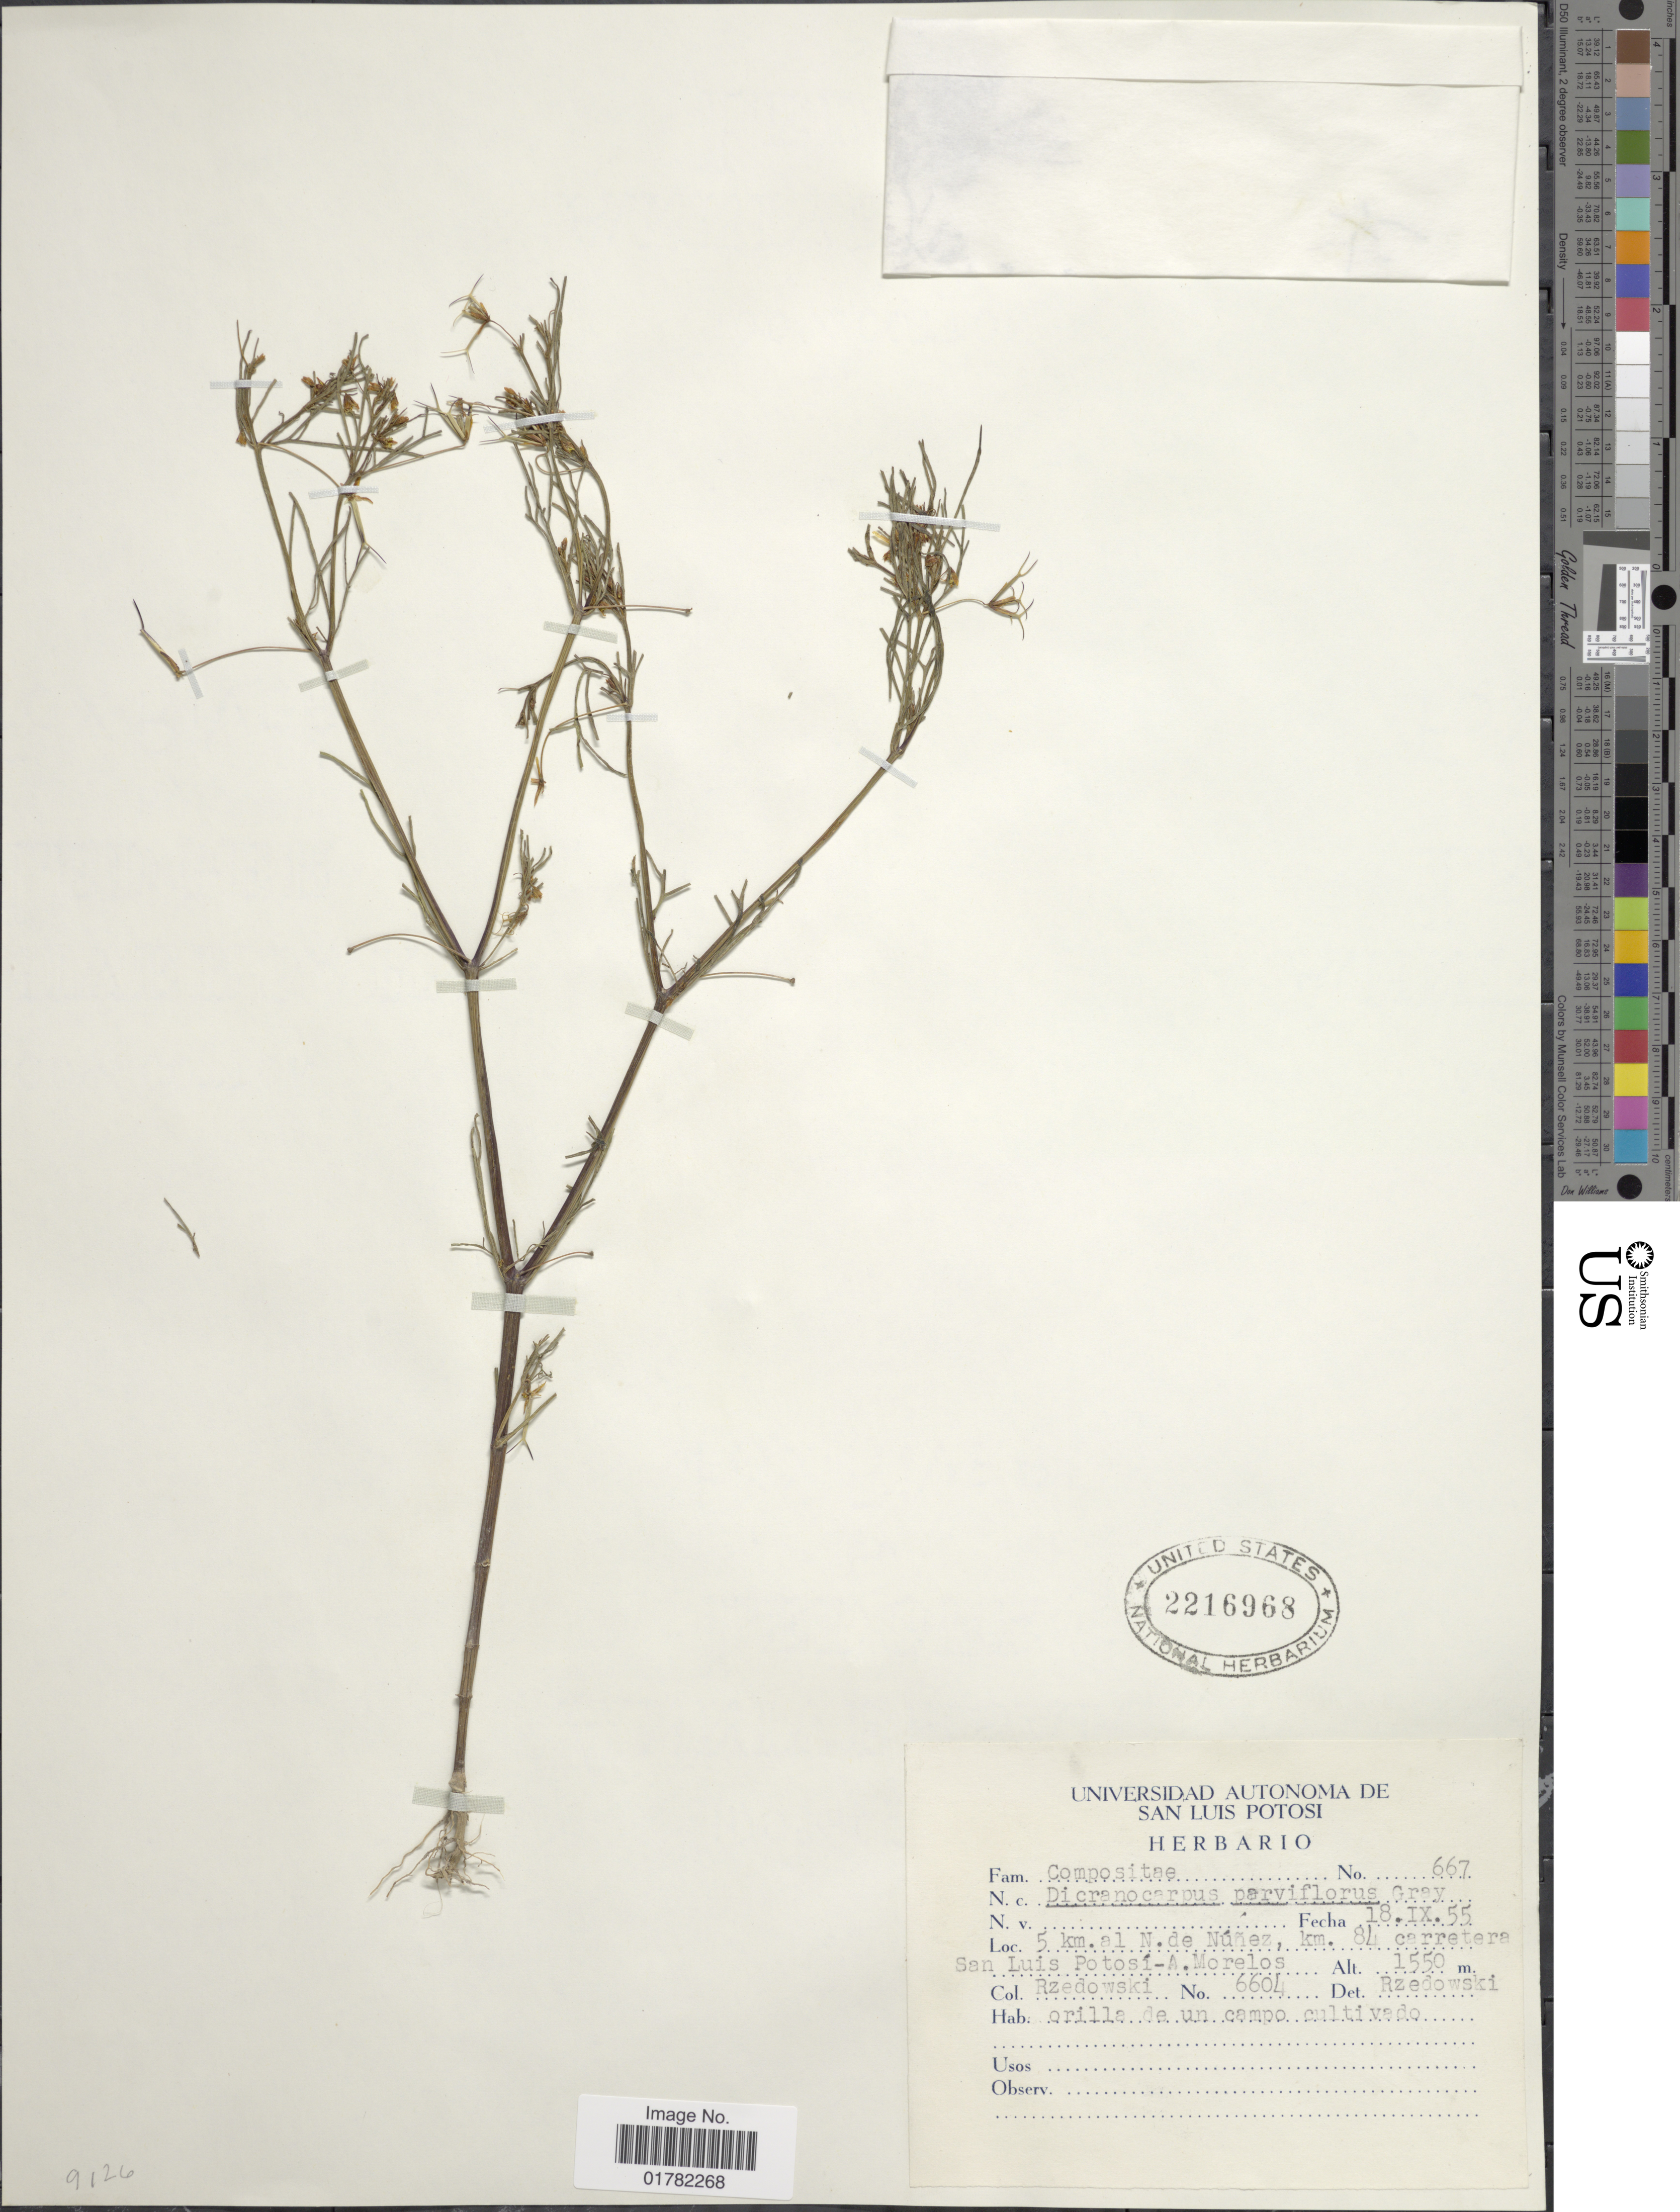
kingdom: Plantae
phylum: Tracheophyta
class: Magnoliopsida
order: Asterales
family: Asteraceae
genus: Dicranocarpus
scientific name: Dicranocarpus parviflorus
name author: A. Gray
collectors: Rzedowski, --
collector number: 6604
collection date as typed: Transcribed d/m/y: 18/9/55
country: Mexico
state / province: San Luis Potosí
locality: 5 km. al N. de Núñez, km. 84 carretera, A. Morelos, orilla de un campo cultivado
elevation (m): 1550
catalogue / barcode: US 2216968